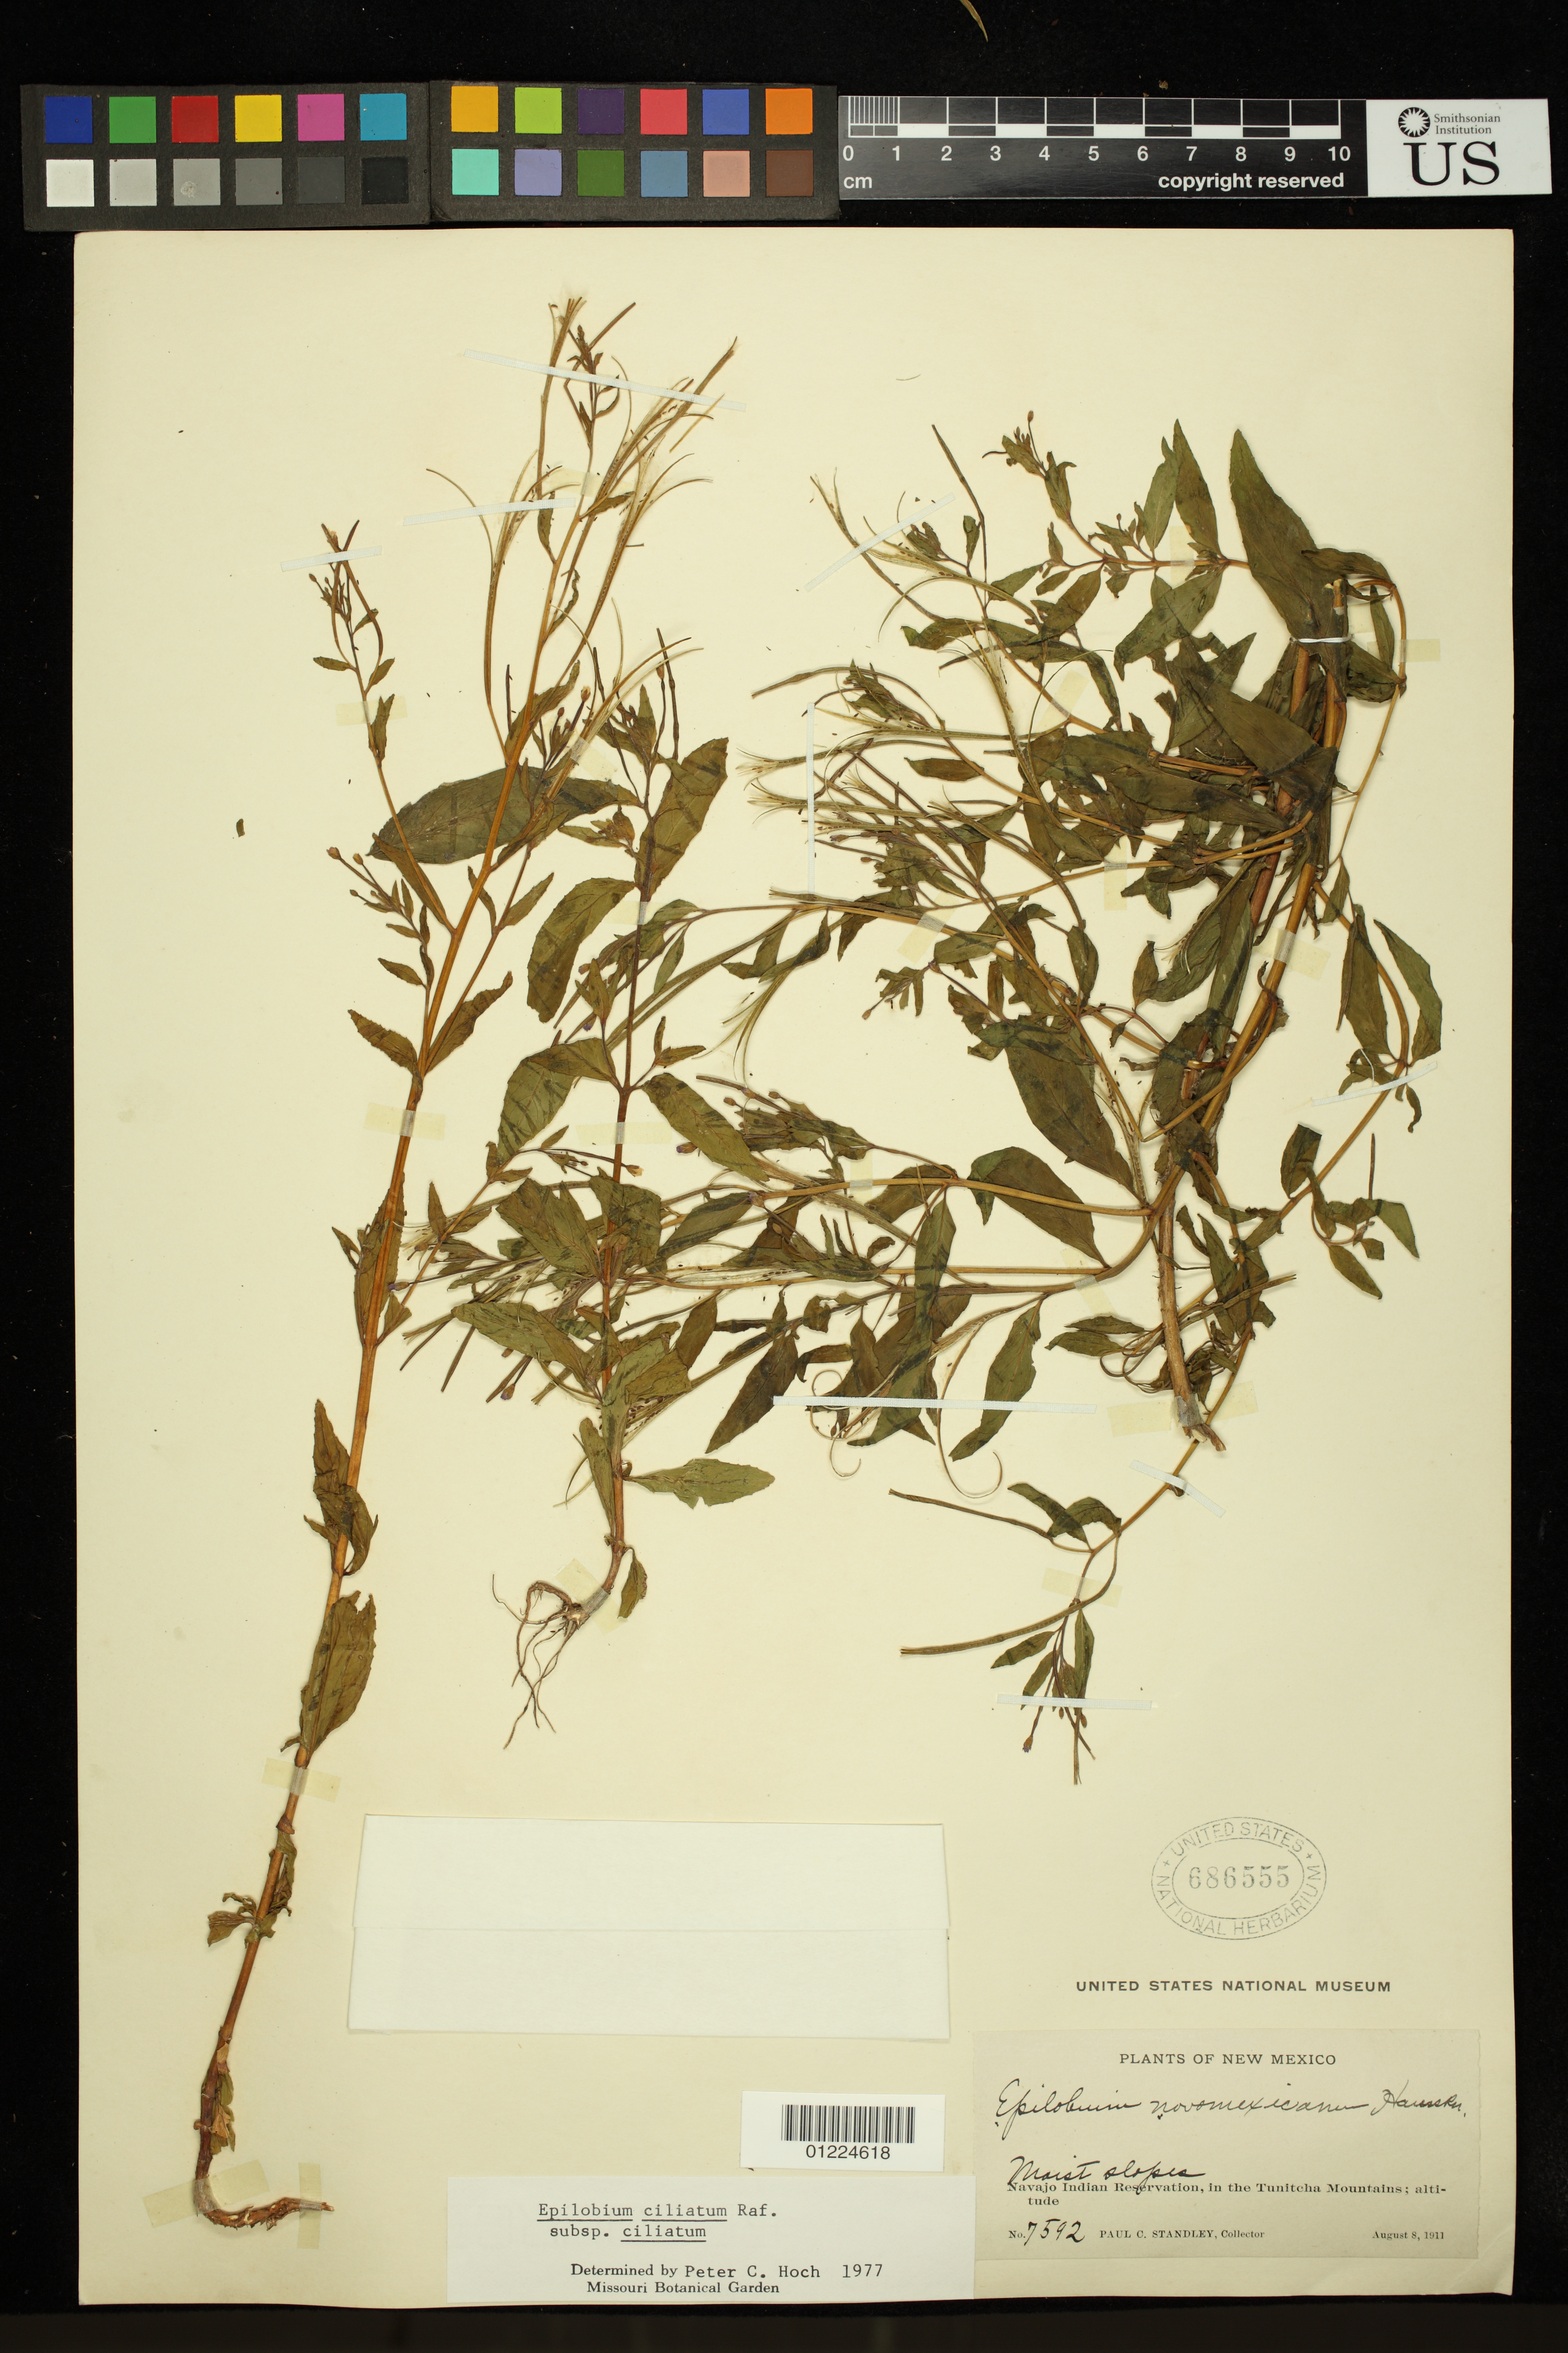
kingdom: Plantae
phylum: Tracheophyta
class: Magnoliopsida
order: Myrtales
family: Onagraceae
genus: Epilobium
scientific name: Epilobium ciliatum subsp. ciliatum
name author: Raf.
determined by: Hoch, P. C.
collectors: P. C. Standley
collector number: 7592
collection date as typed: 08 Aug 1911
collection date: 1911-08-08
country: United States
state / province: New Mexico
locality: Navajo Indian Reservation, in the Tunitcha Mountains.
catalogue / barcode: US 686555